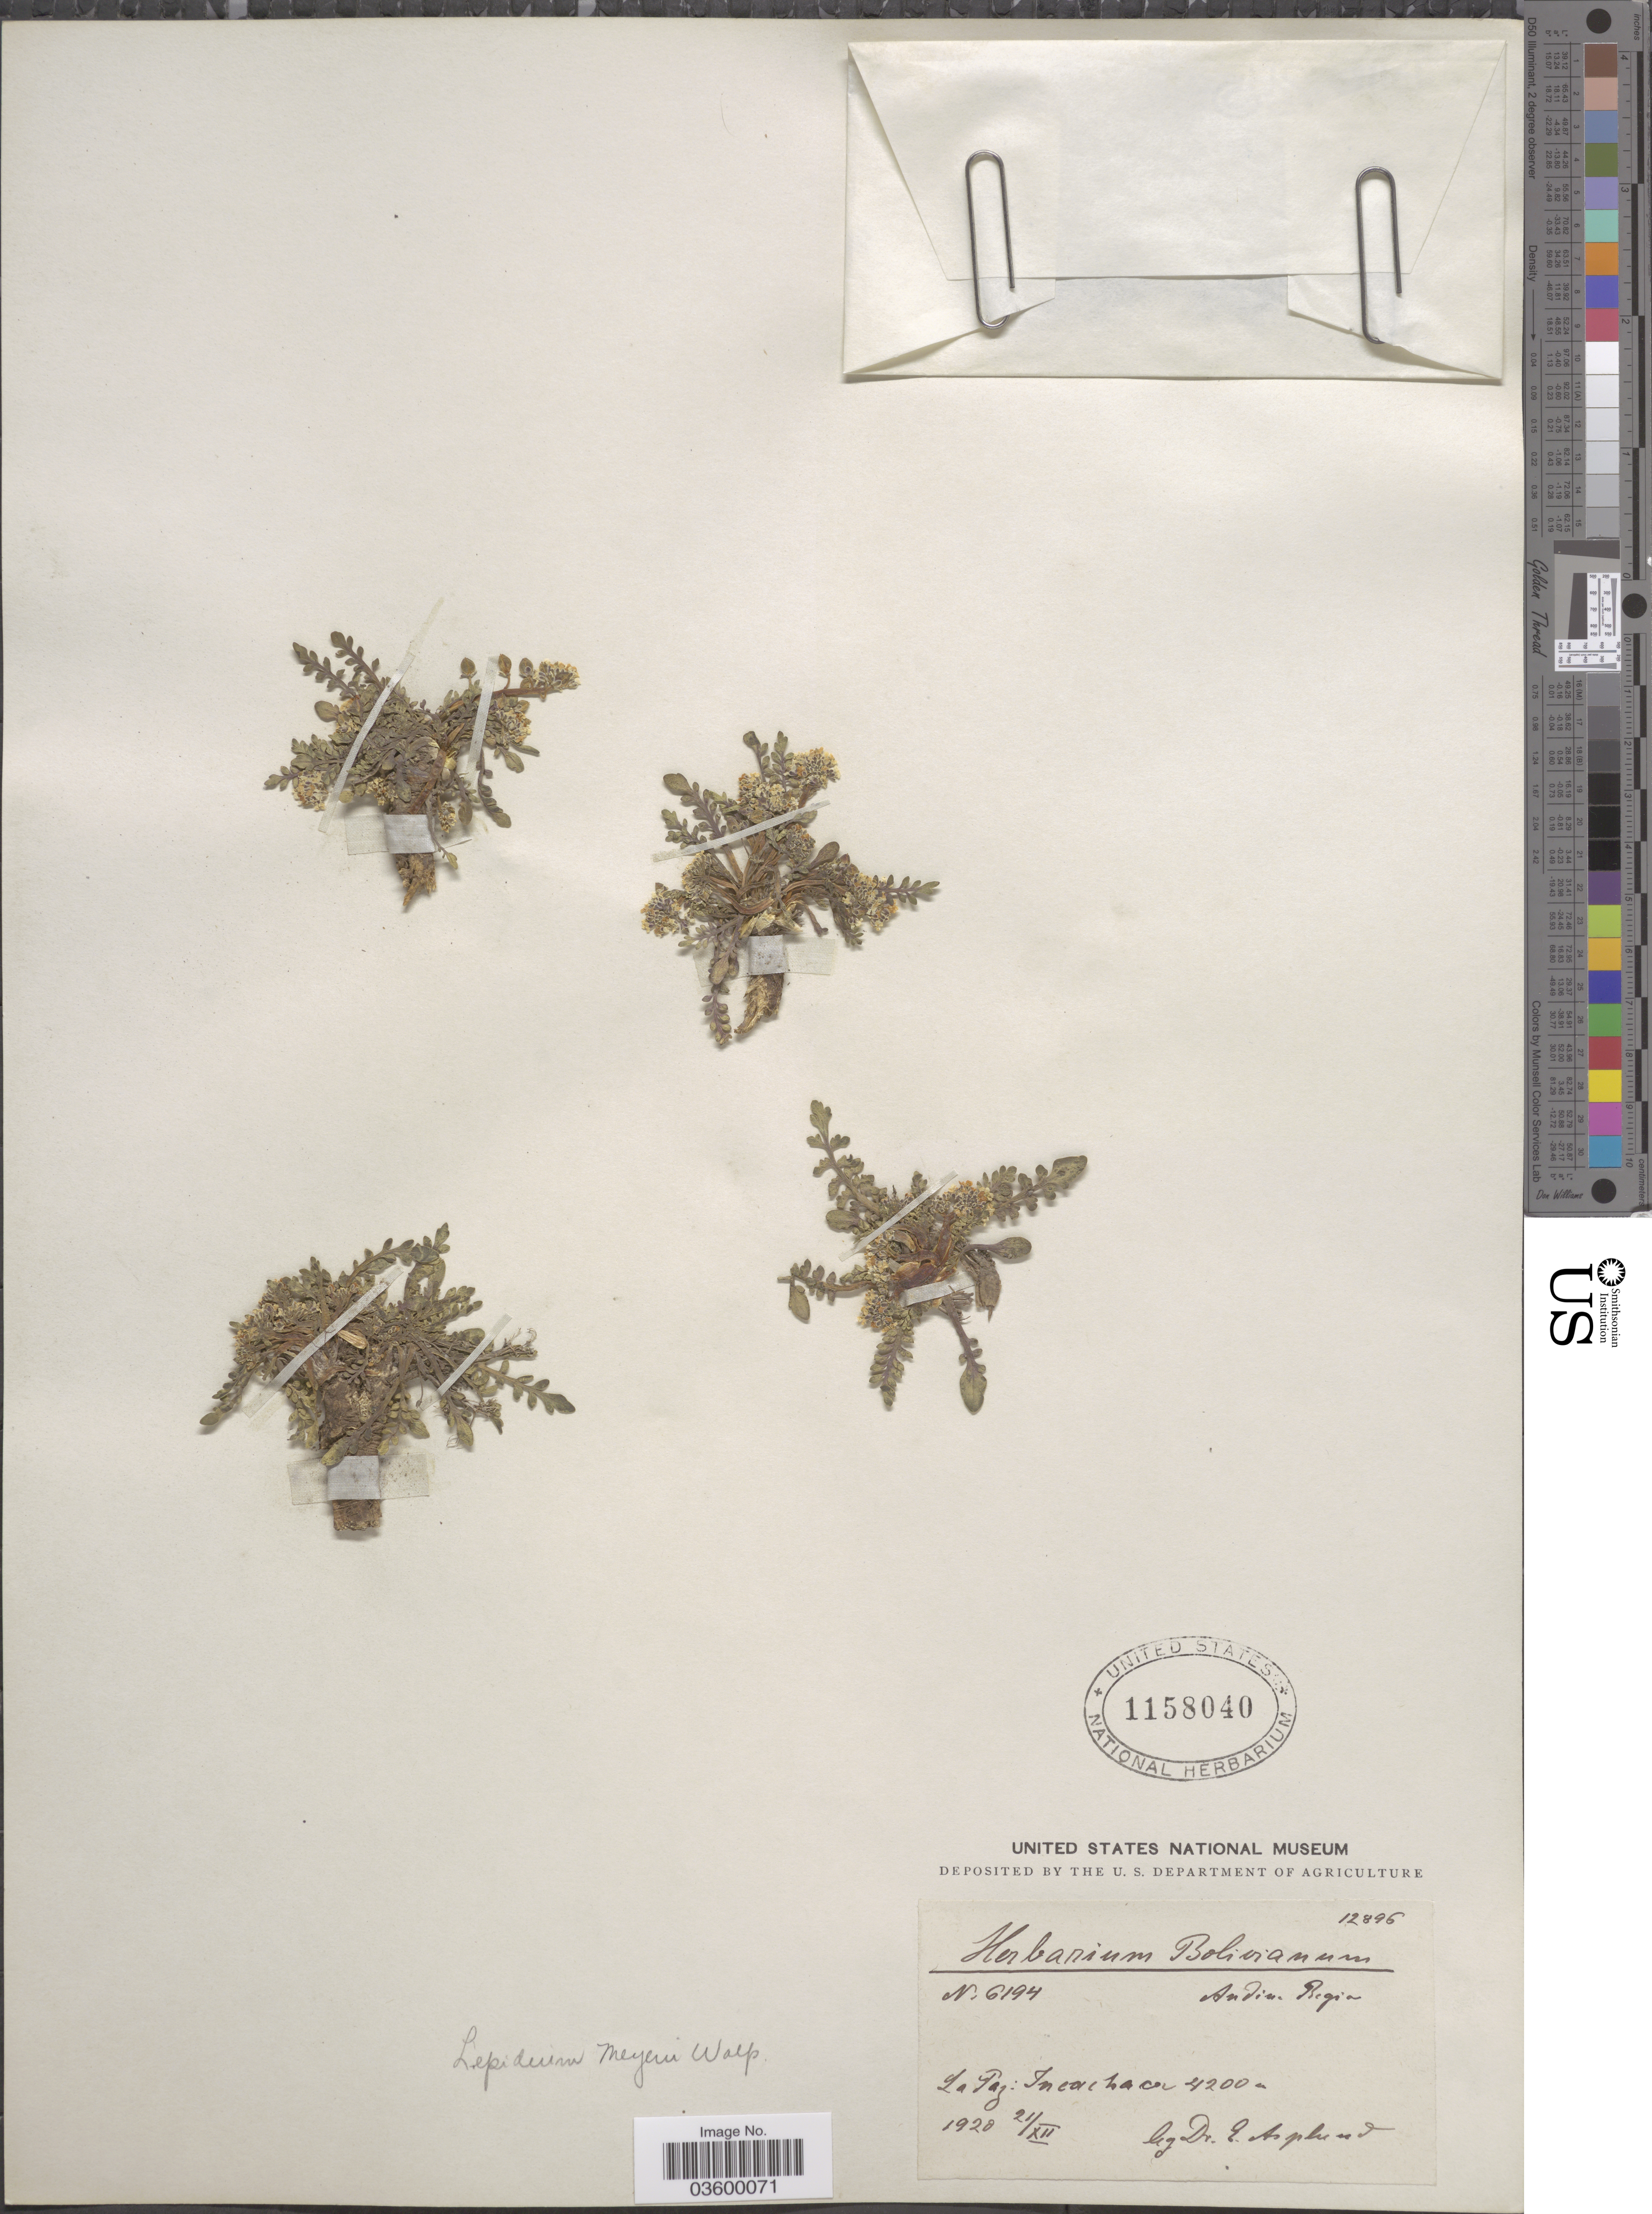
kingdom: Plantae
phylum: Tracheophyta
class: Magnoliopsida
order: Brassicales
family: Brassicaceae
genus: Lepidium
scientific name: Lepidium meyenii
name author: Walp.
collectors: E. Asplund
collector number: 12896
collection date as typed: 1920 21/XII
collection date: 1921-12-21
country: Bolivia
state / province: La Paz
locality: Incachaca.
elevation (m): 4200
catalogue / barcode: US 1158040